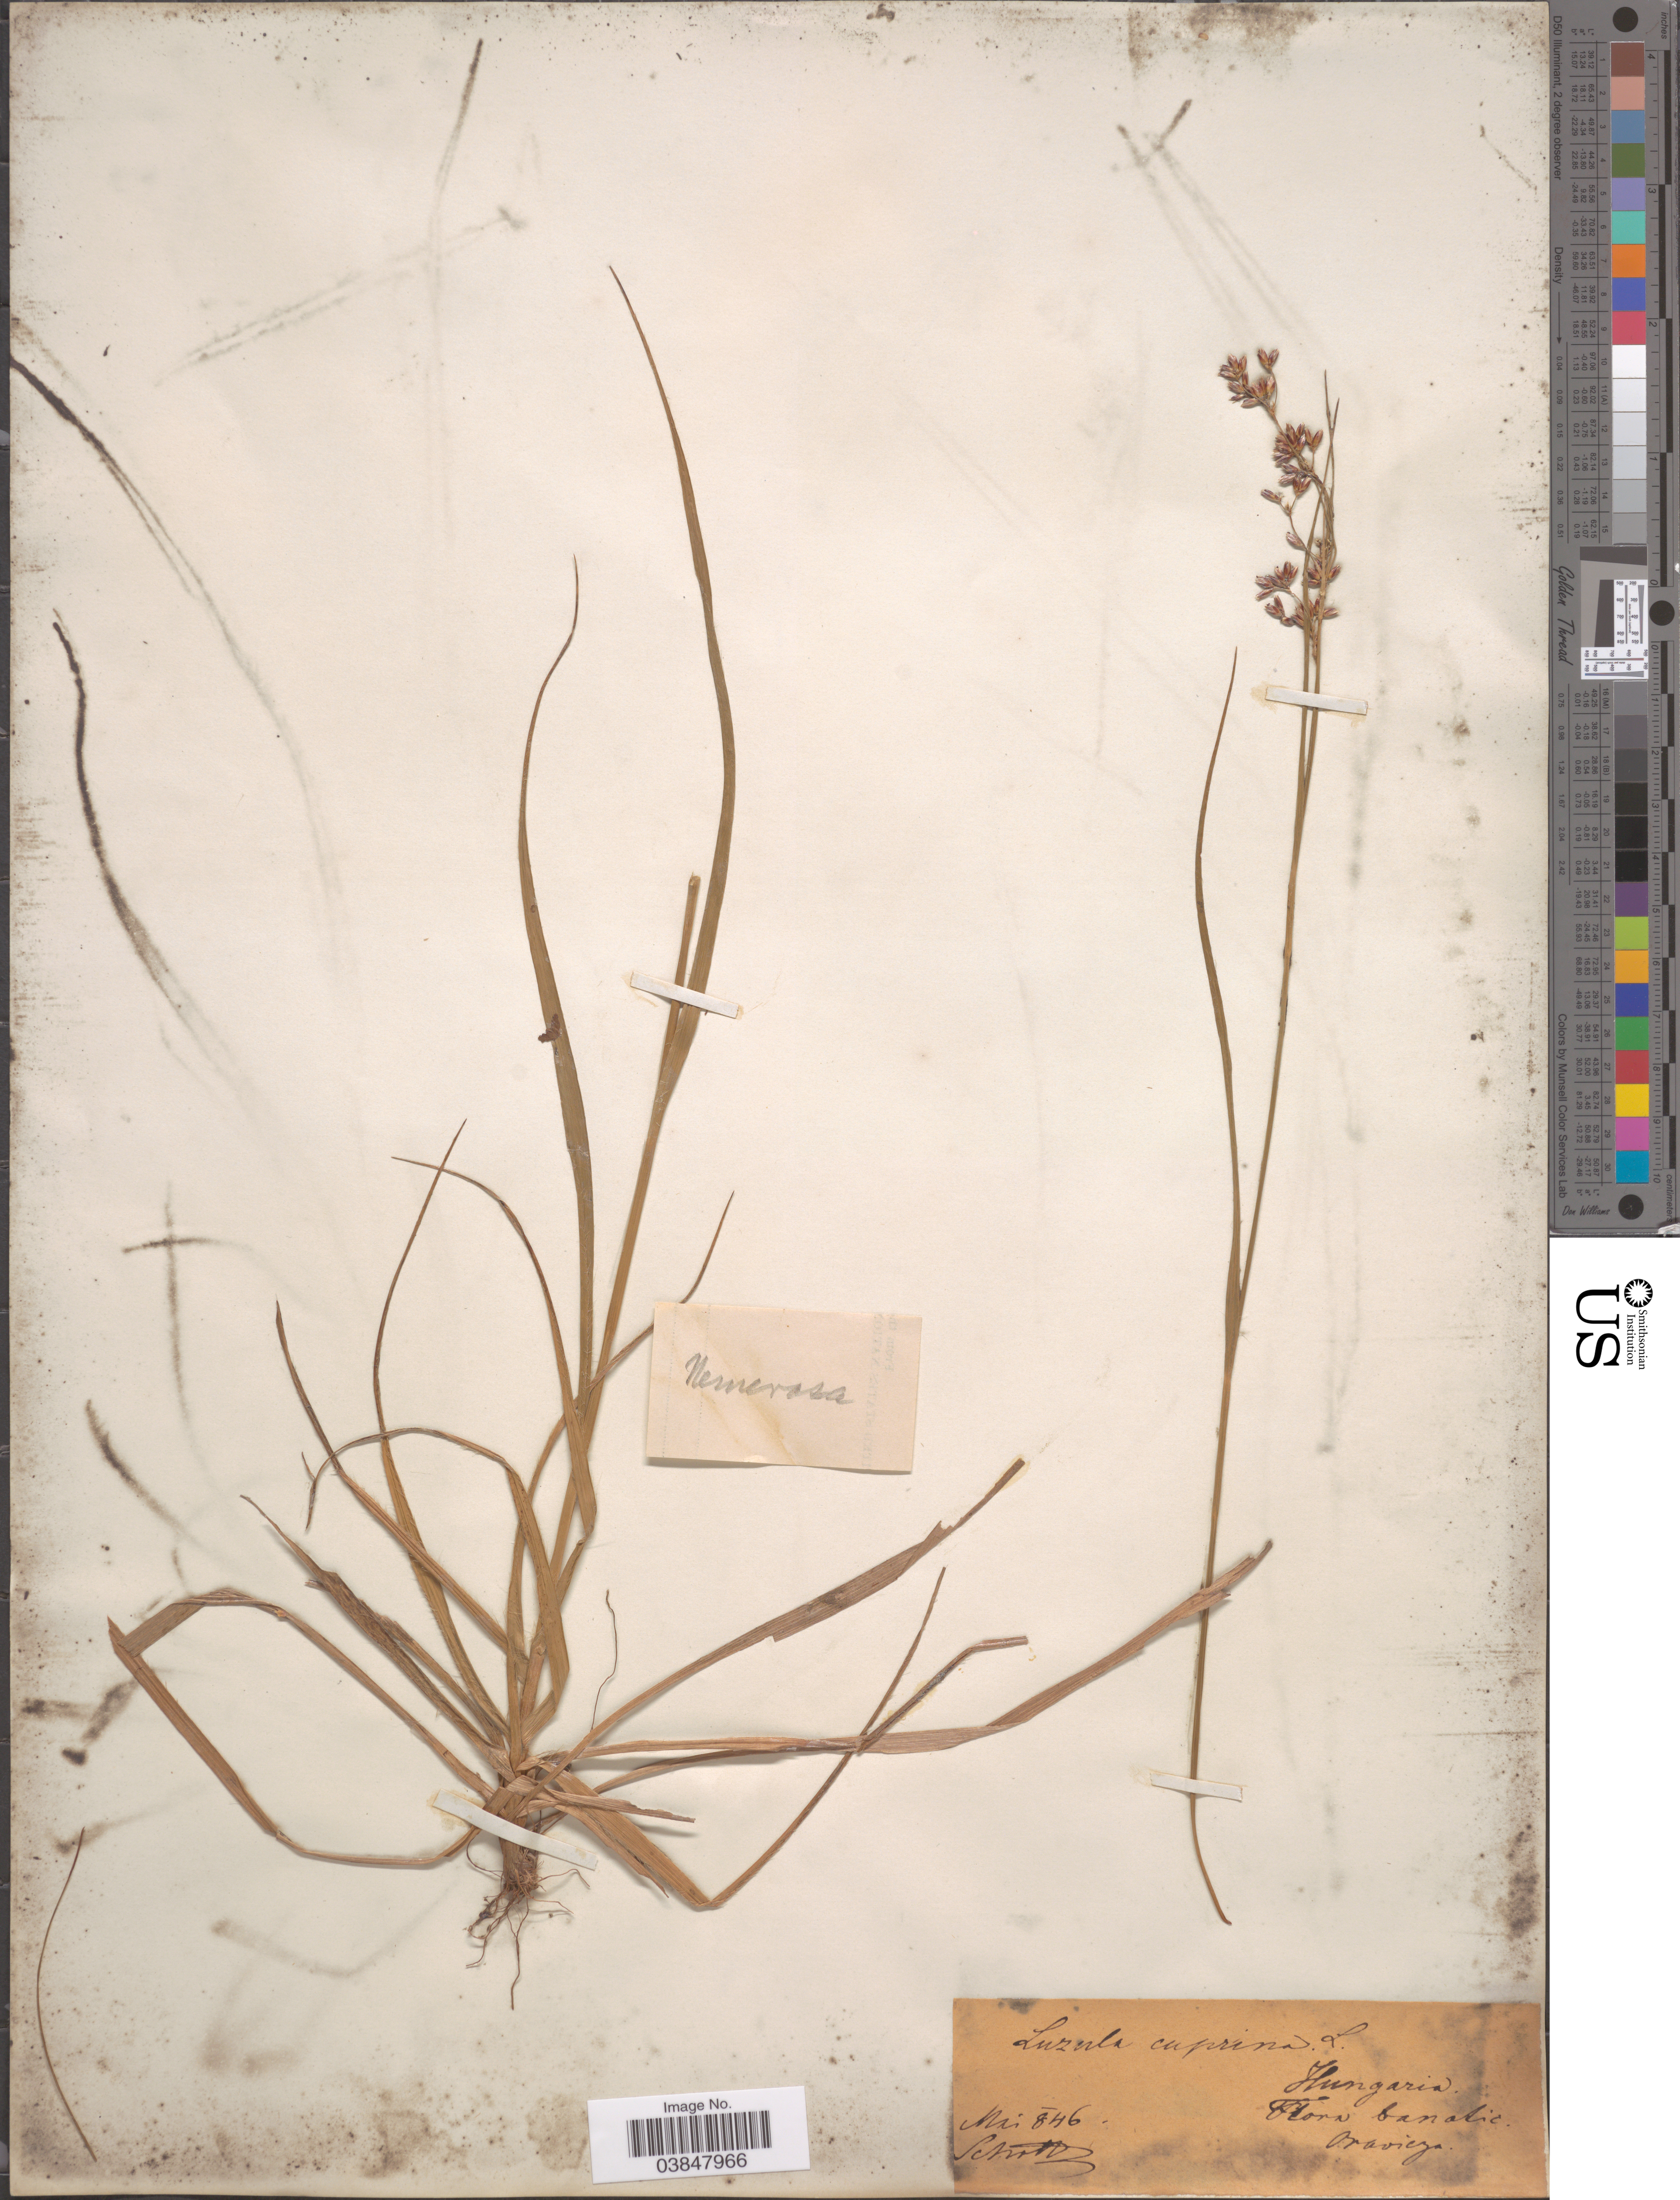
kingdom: Plantae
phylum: Tracheophyta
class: Liliopsida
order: Poales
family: Juncaceae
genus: Luzula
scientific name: Luzula luzuloides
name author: (Lam.) Dandy & Wilmott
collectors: -. Schottz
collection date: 1846-05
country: Hungary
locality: Banatic. Oravieza.